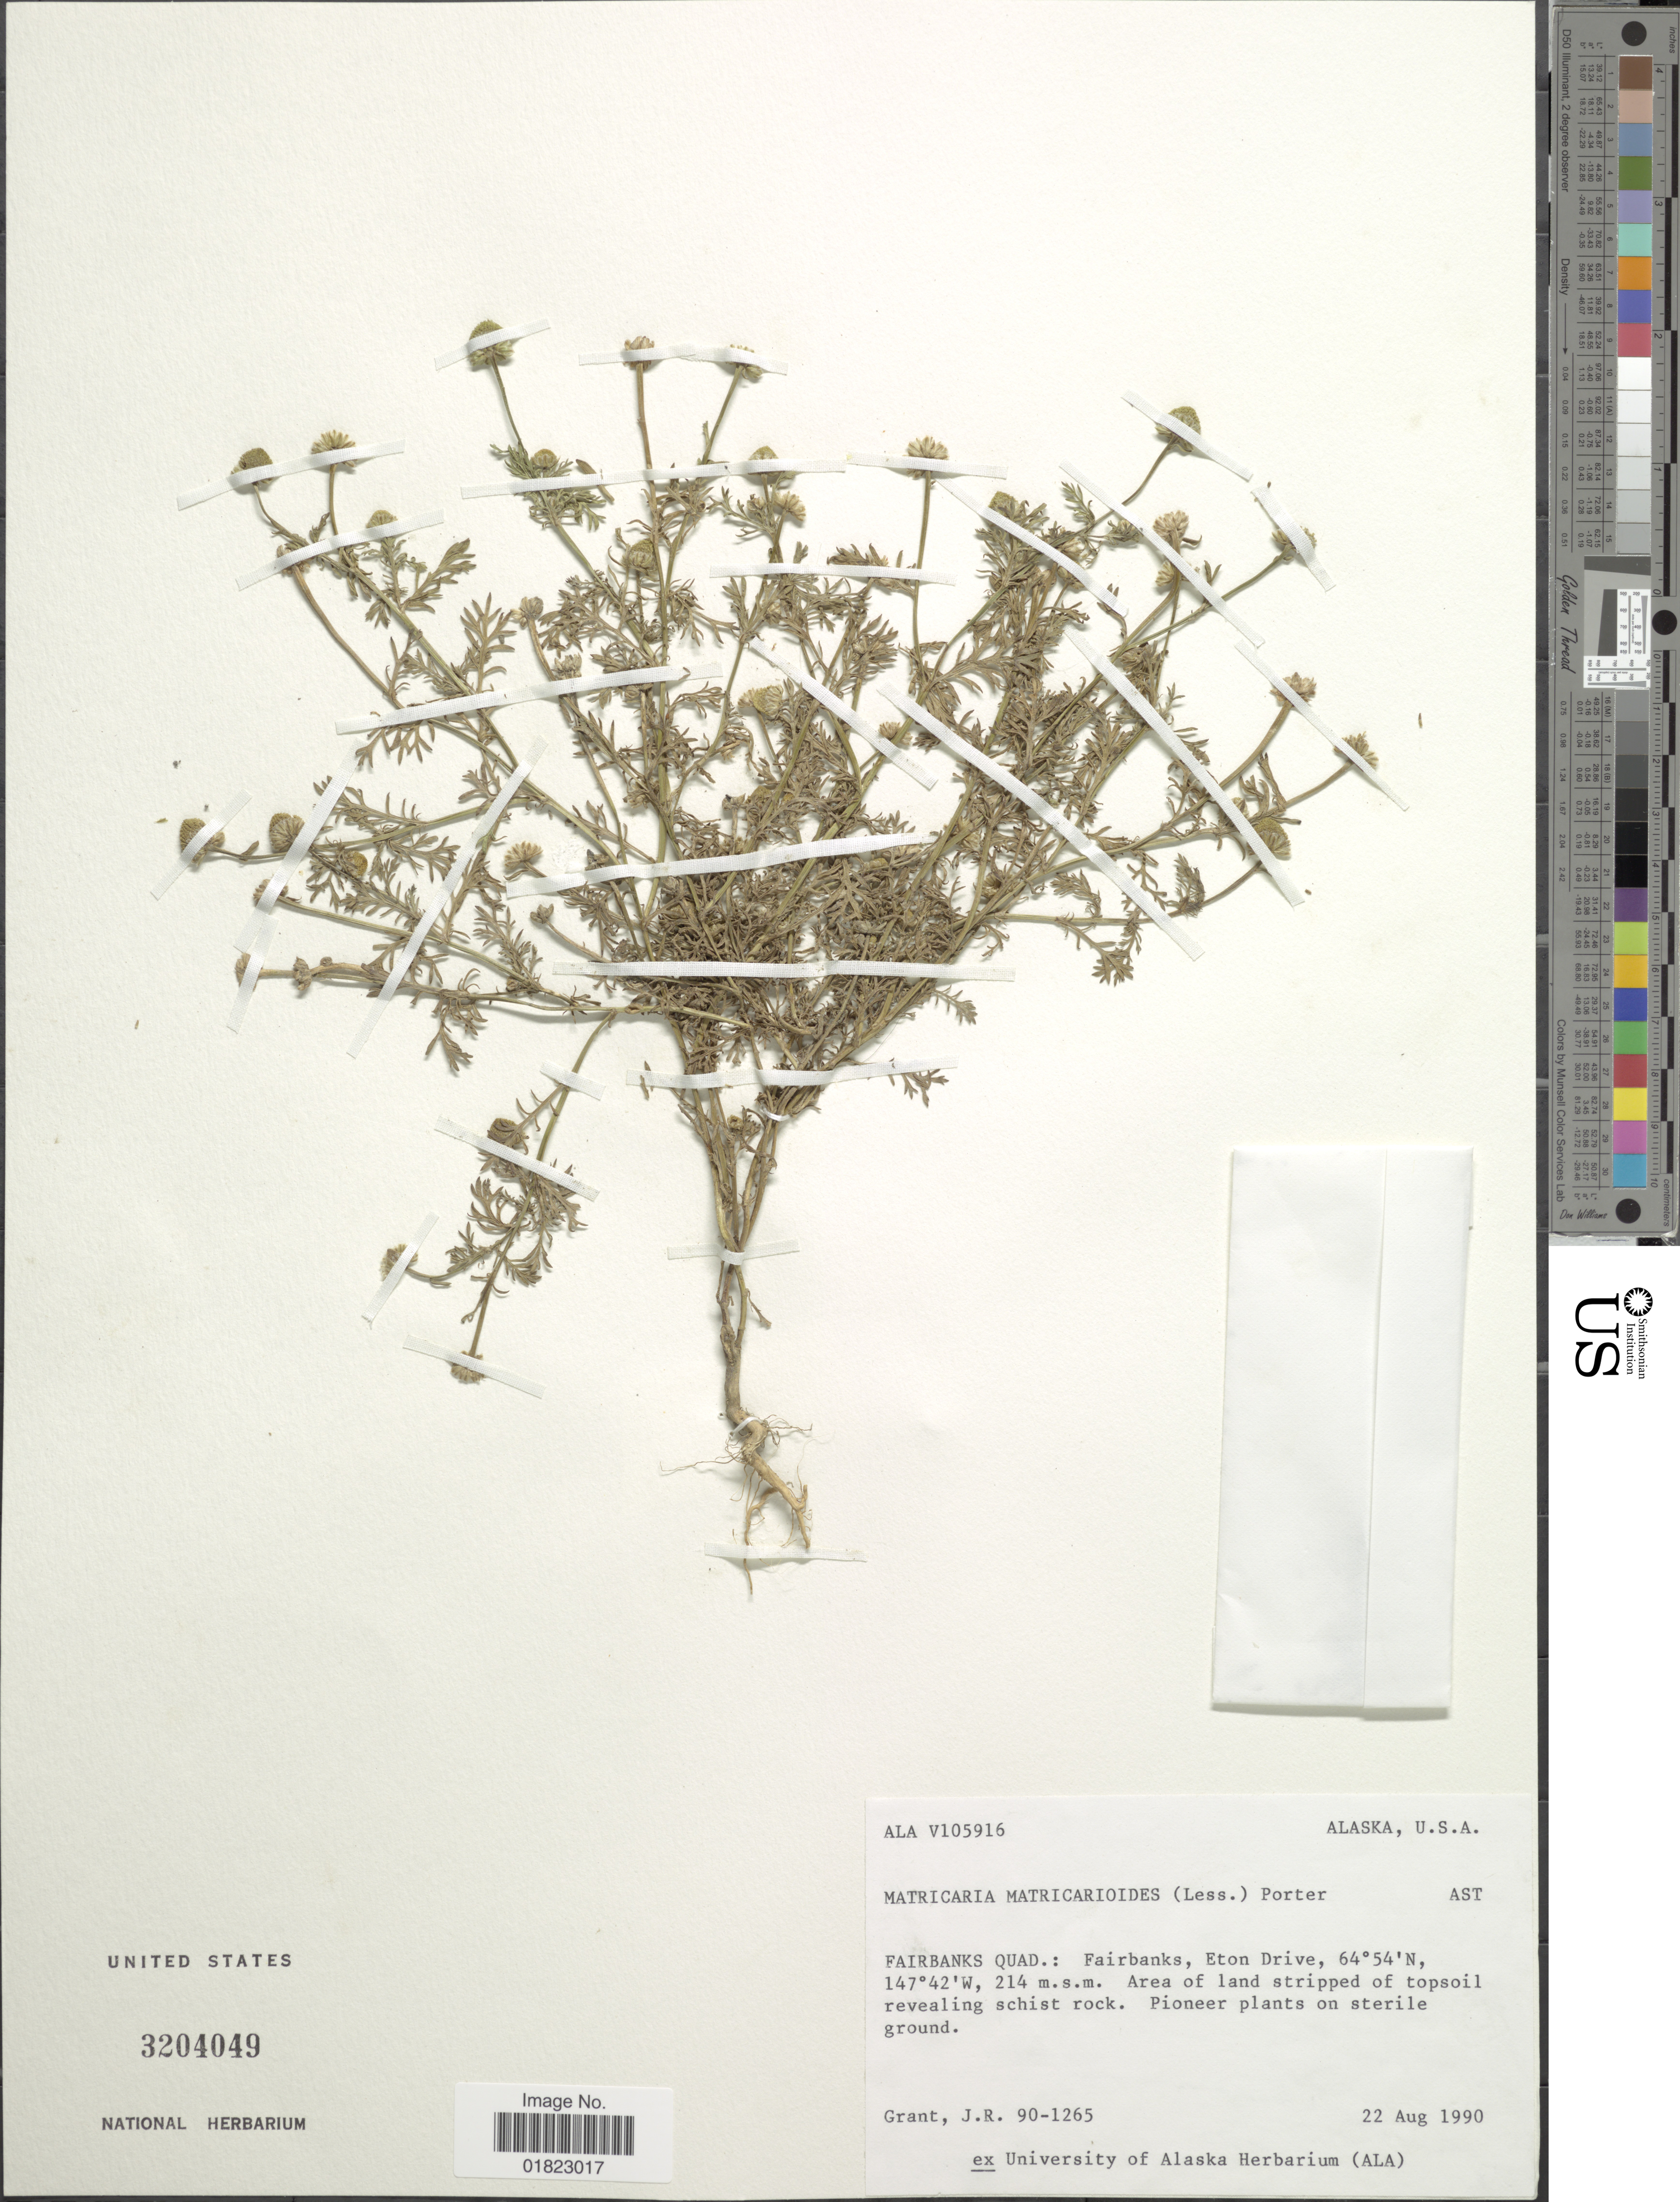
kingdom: Plantae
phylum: Tracheophyta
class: Magnoliopsida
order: Asterales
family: Asteraceae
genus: Matricaria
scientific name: Matricaria matricarioides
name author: (Less.) Porter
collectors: J. Grant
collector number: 90-1265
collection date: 1990-08-22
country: United States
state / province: Alaska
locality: Fairbanks Quad: Fairbanks, Eton Drive.Area of land stripped of topsoil revealing schist rock.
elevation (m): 214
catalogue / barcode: US 3204049